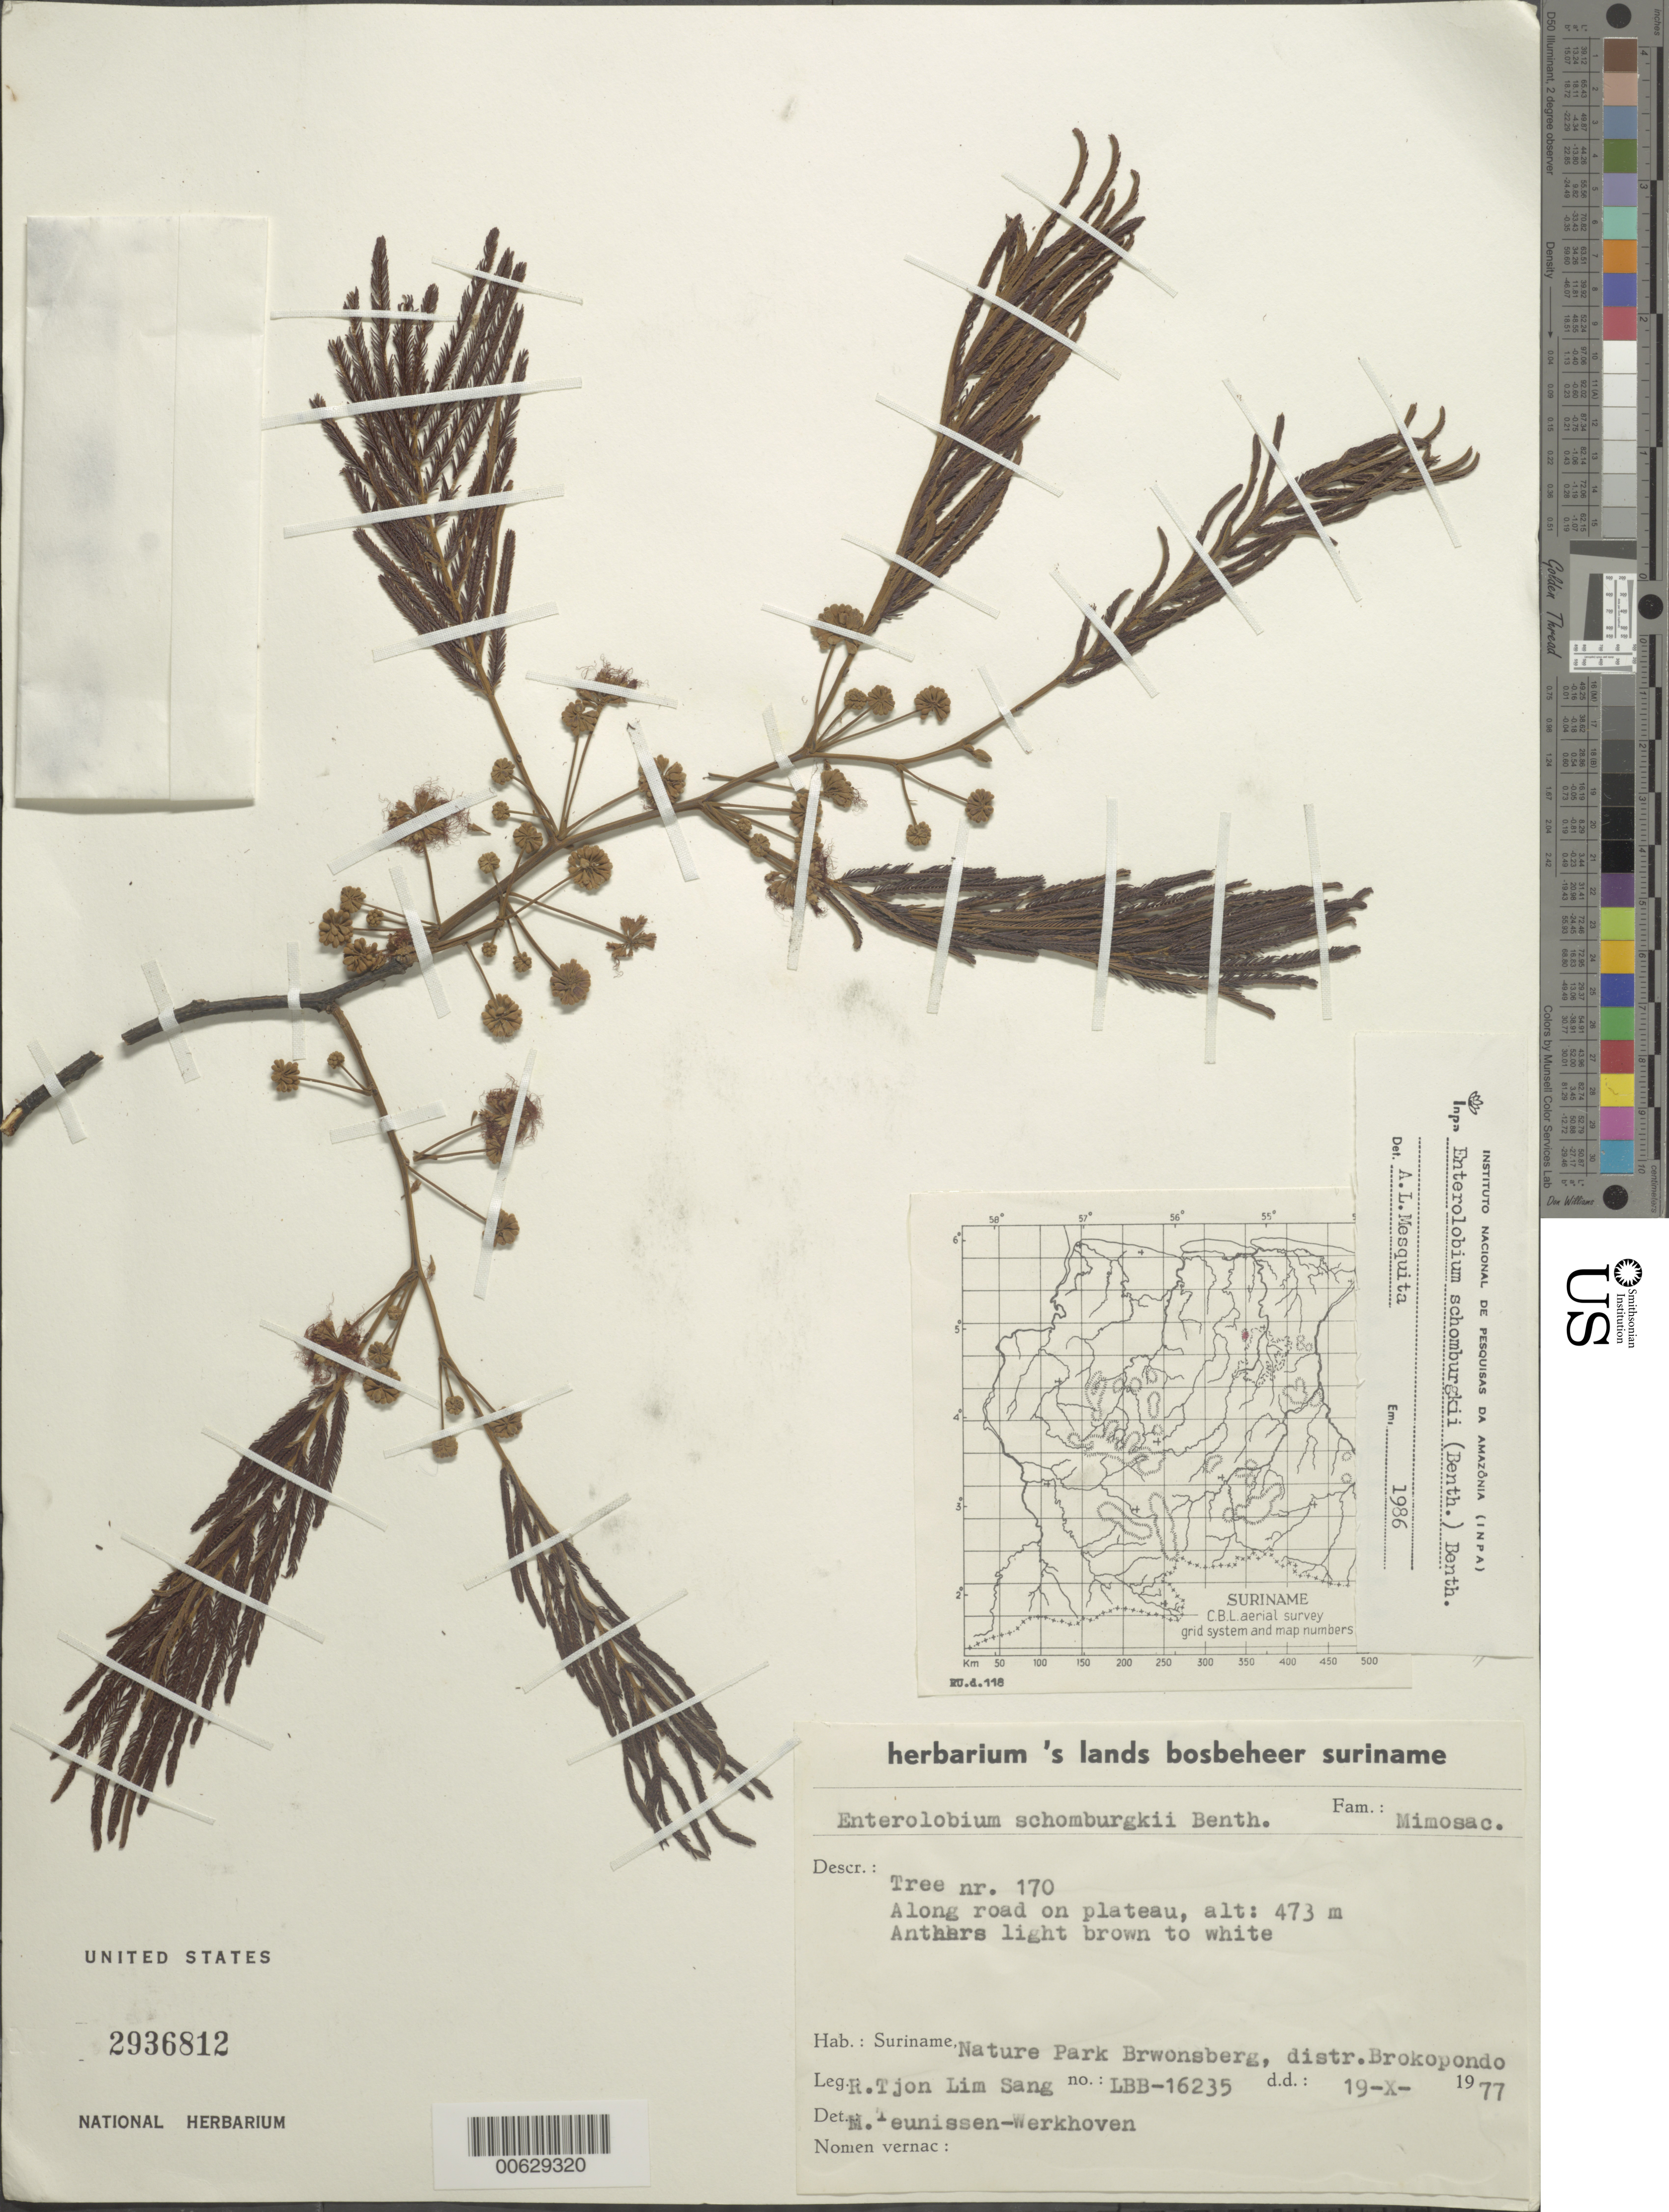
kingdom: Plantae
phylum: Tracheophyta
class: Magnoliopsida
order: Fabales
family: Fabaceae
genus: Robrichia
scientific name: Robrichia schomburgkii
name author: (Benth.) A.R.M. Luz & E.R. Souza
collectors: R. Tjon-Lim-Sang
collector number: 16235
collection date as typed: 19-Oct-77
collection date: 1977-10-19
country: Suriname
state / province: Brokopondo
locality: Brownsberg Nature Reserve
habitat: Along road on plateau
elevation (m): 473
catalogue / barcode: US 2936812